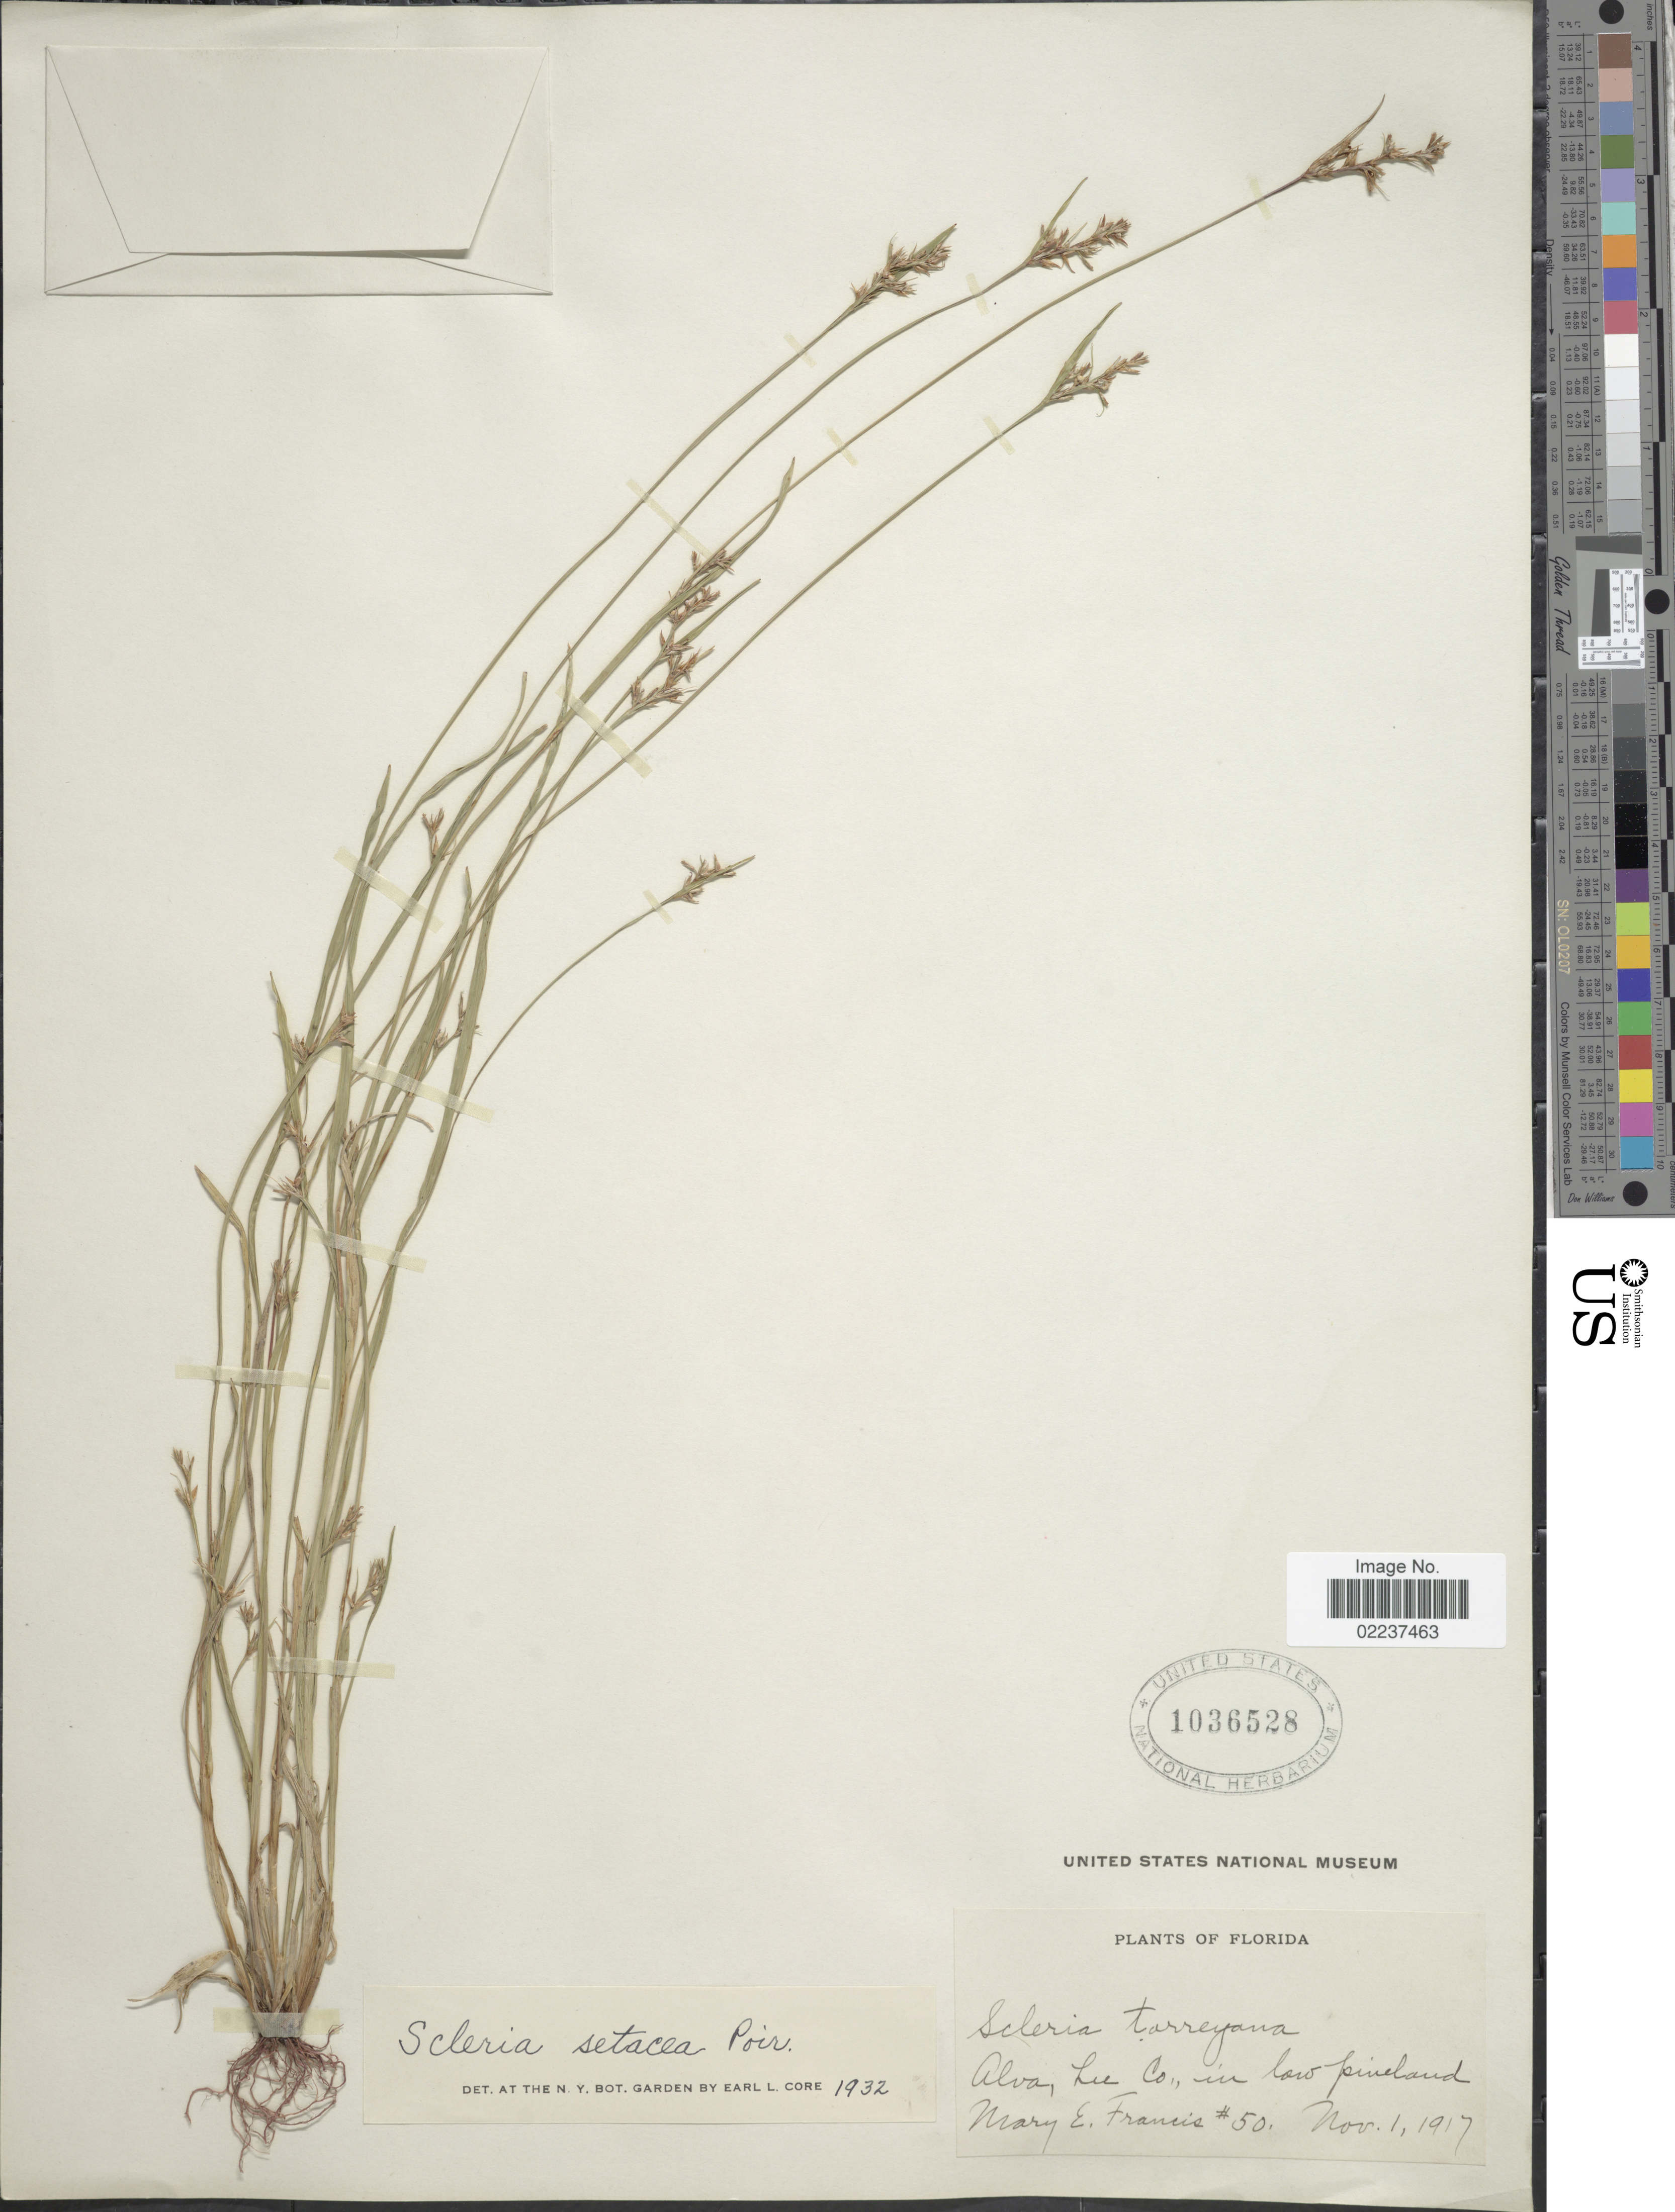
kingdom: Plantae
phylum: Tracheophyta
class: Liliopsida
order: Poales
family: Cyperaceae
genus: Scleria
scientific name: Scleria muehlenbergii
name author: Steud.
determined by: Strong, Mark T., (BOT), Smithsonian Institution - National Museum of Natural History (UNITED STATES)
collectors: M. E. Francis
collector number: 50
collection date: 1917-11-01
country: United States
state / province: Florida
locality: Alva, Lee Co.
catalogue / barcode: US 1036528